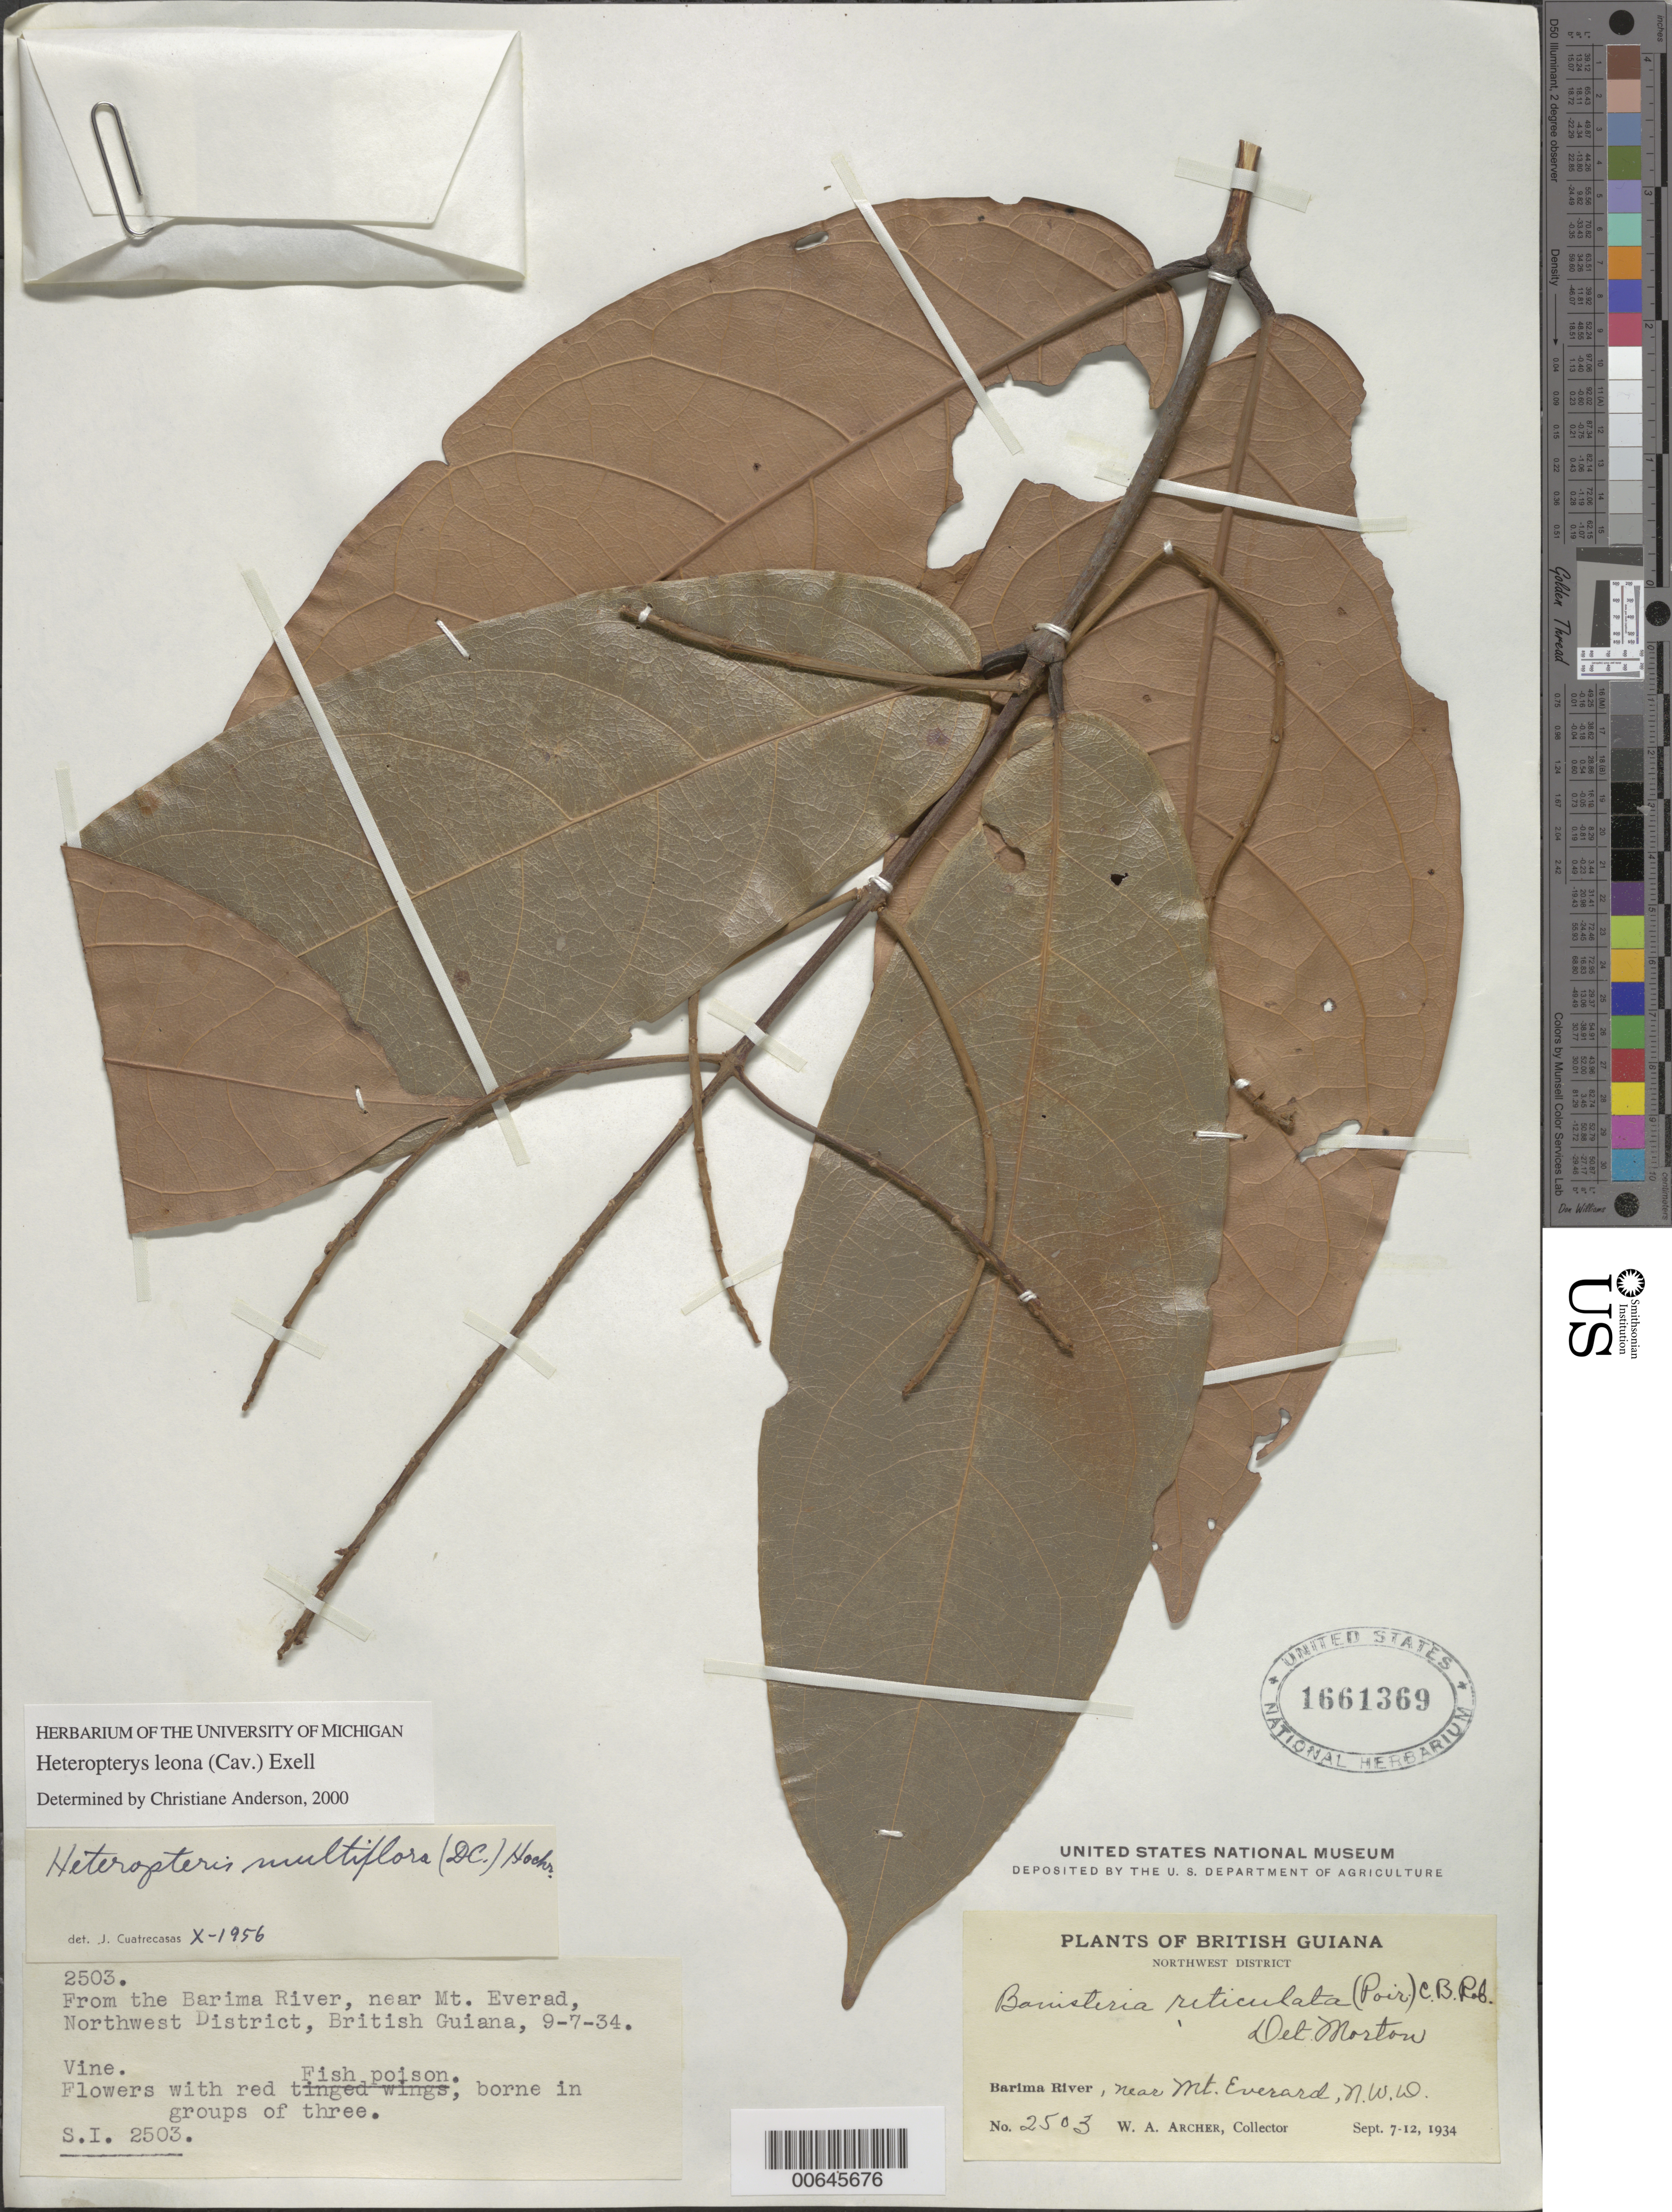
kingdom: Plantae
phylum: Tracheophyta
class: Magnoliopsida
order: Malpighiales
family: Malpighiaceae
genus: Heteropterys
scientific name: Heteropterys leona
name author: (Cav.) Exell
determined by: Anderson, C.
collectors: W. A. Archer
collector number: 2503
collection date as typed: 7-Sep-34 to 12-Sep-34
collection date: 1934-09-07/1934-09-12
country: Guyana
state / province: Barima-Waini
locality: Barima R., near Mt. Everard, NW District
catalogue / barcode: US 1661369